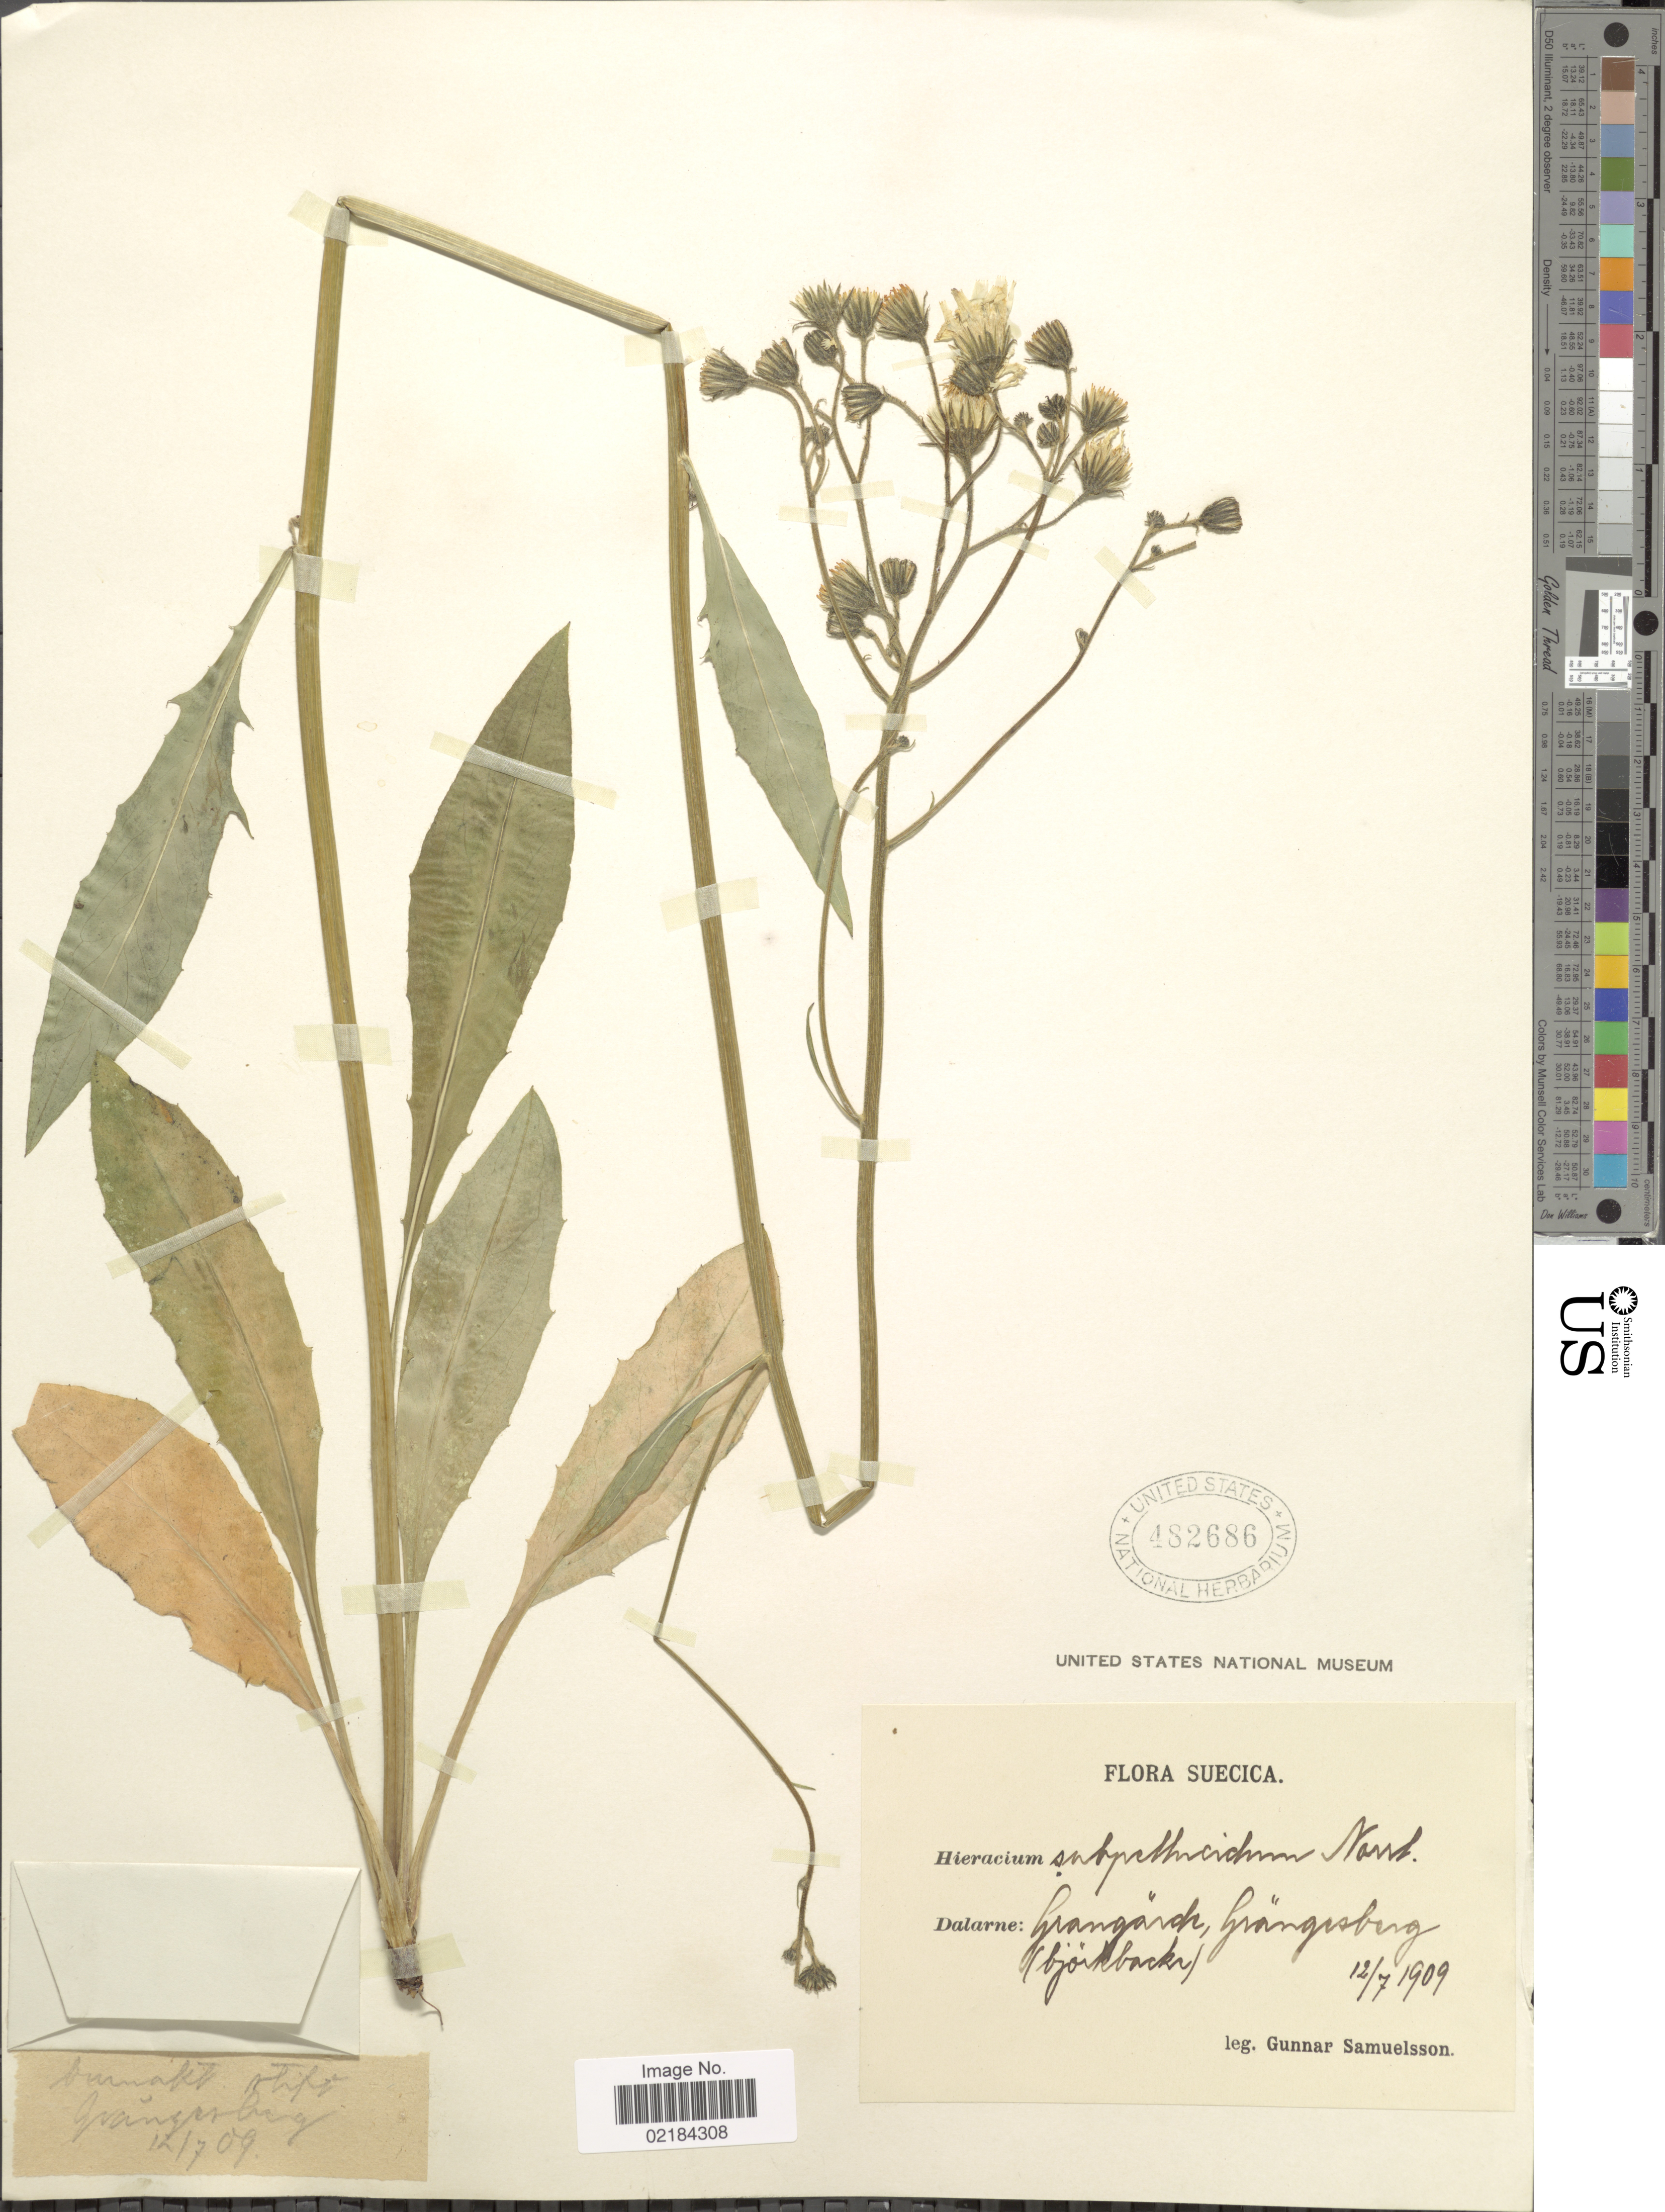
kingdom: Plantae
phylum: Tracheophyta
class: Magnoliopsida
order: Asterales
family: Asteraceae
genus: Hieracium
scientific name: Hieracium subpellucidum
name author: Norrlin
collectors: G. Samuelsson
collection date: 1909-07-12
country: Sweden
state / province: Dalarna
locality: Suecica. Dalarne: Grangärde, Grängesberg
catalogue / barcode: US 482686